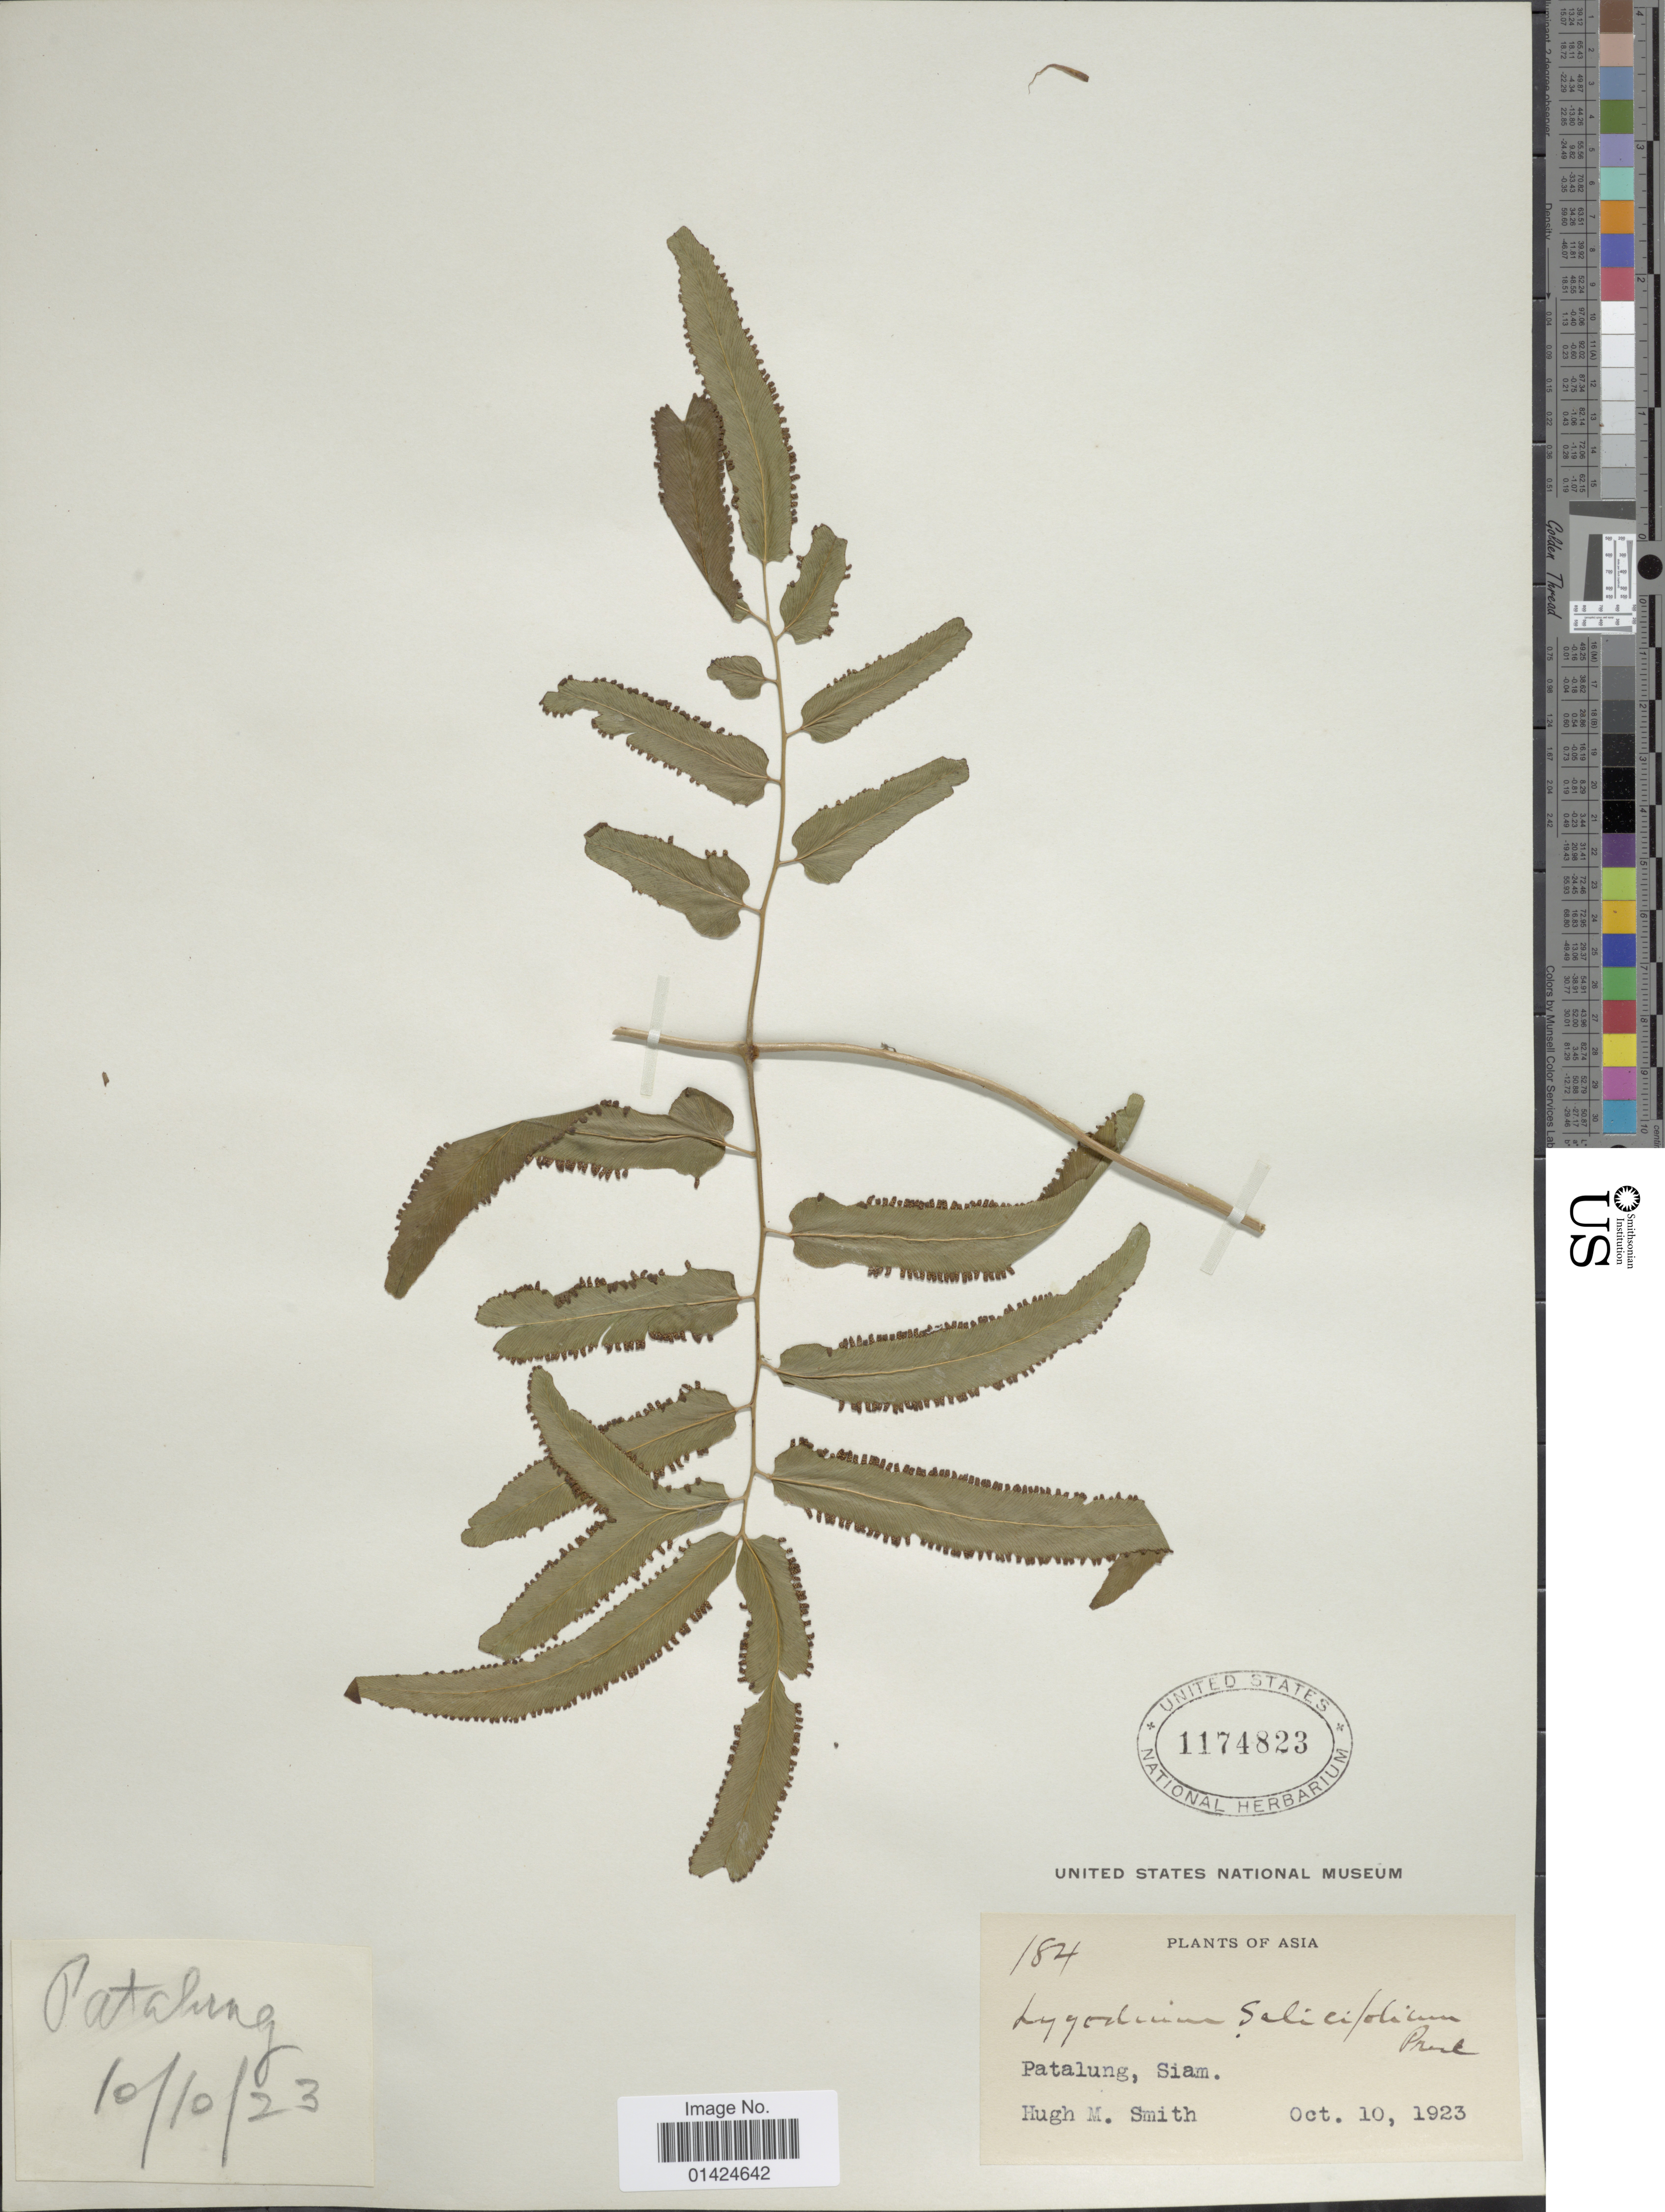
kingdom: Plantae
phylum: Tracheophyta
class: Polypodiopsida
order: Schizaeales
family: Lygodiaceae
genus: Lygodium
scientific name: Lygodium sailcifolium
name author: C. Presl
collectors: H. M. Smith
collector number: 184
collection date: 1923-10-10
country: Thailand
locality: Patalung, Siam.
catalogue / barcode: US 1174823